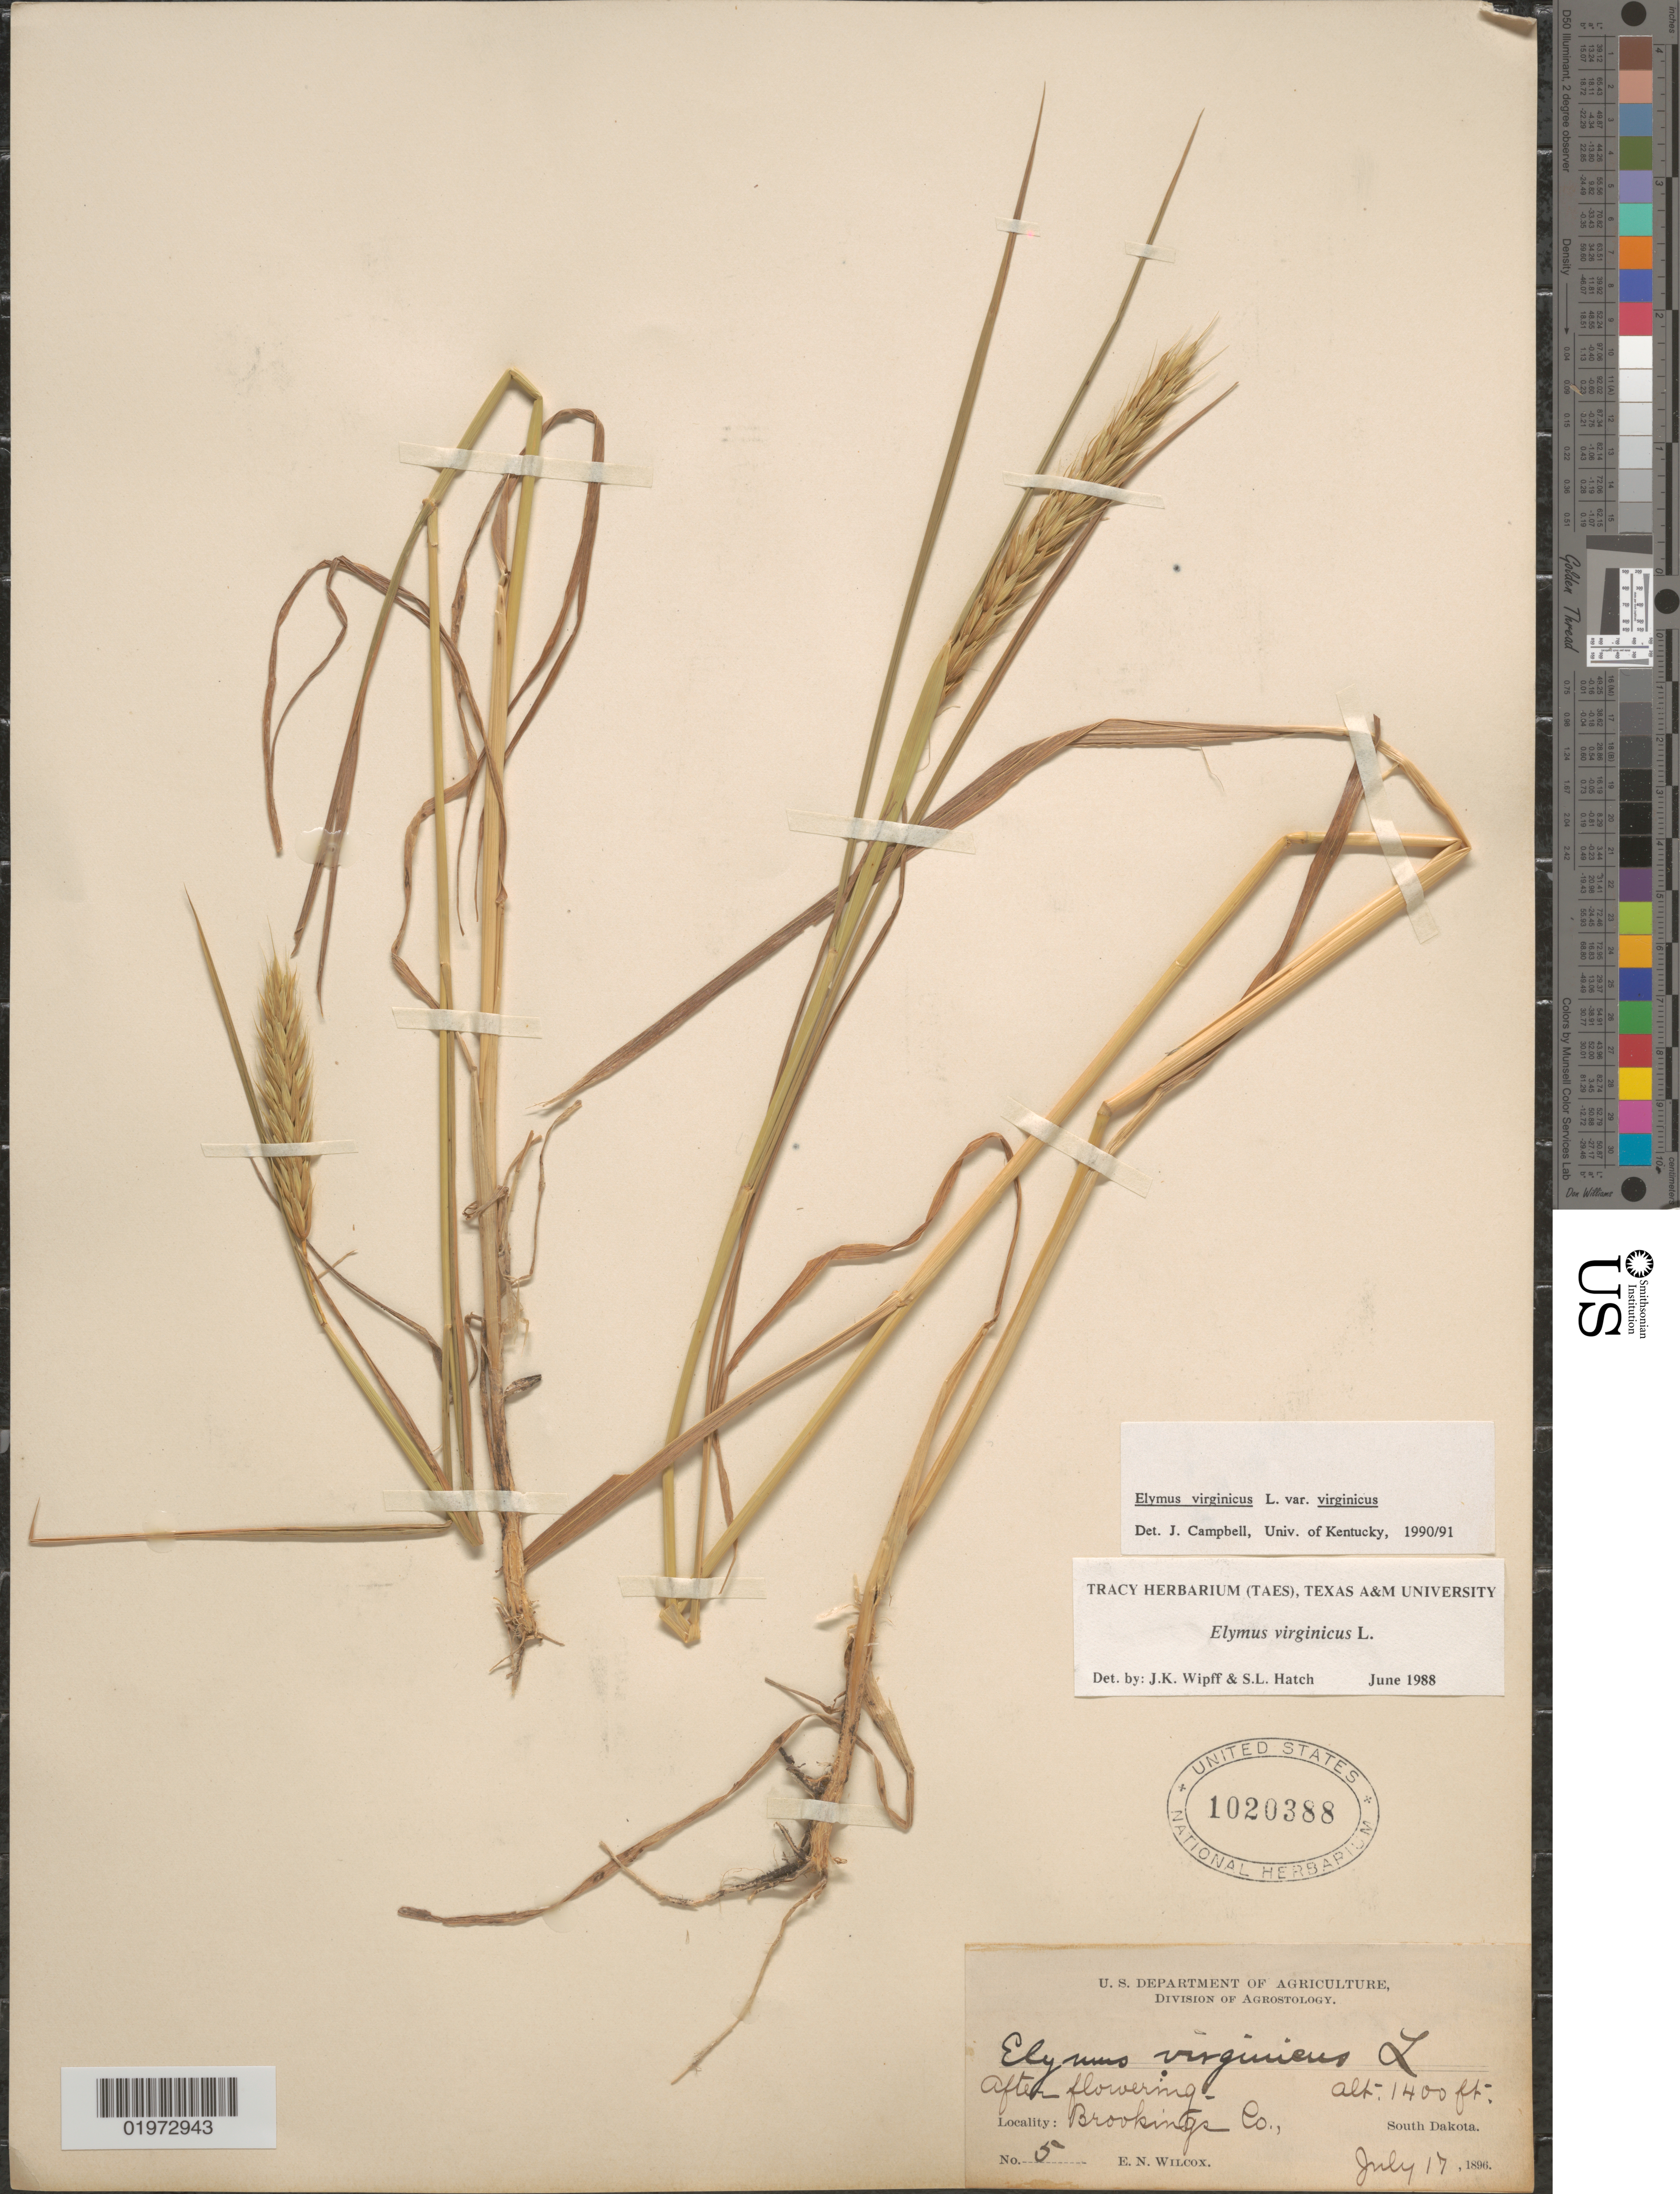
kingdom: Plantae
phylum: Tracheophyta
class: Liliopsida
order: Poales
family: Poaceae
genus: Elymus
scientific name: Elymus virginicus var. halophilus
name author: L.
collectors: E. Wilcox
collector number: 5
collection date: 1896-07-17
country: United States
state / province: South Dakota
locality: Brookings Co.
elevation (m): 427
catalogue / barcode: US 1020388